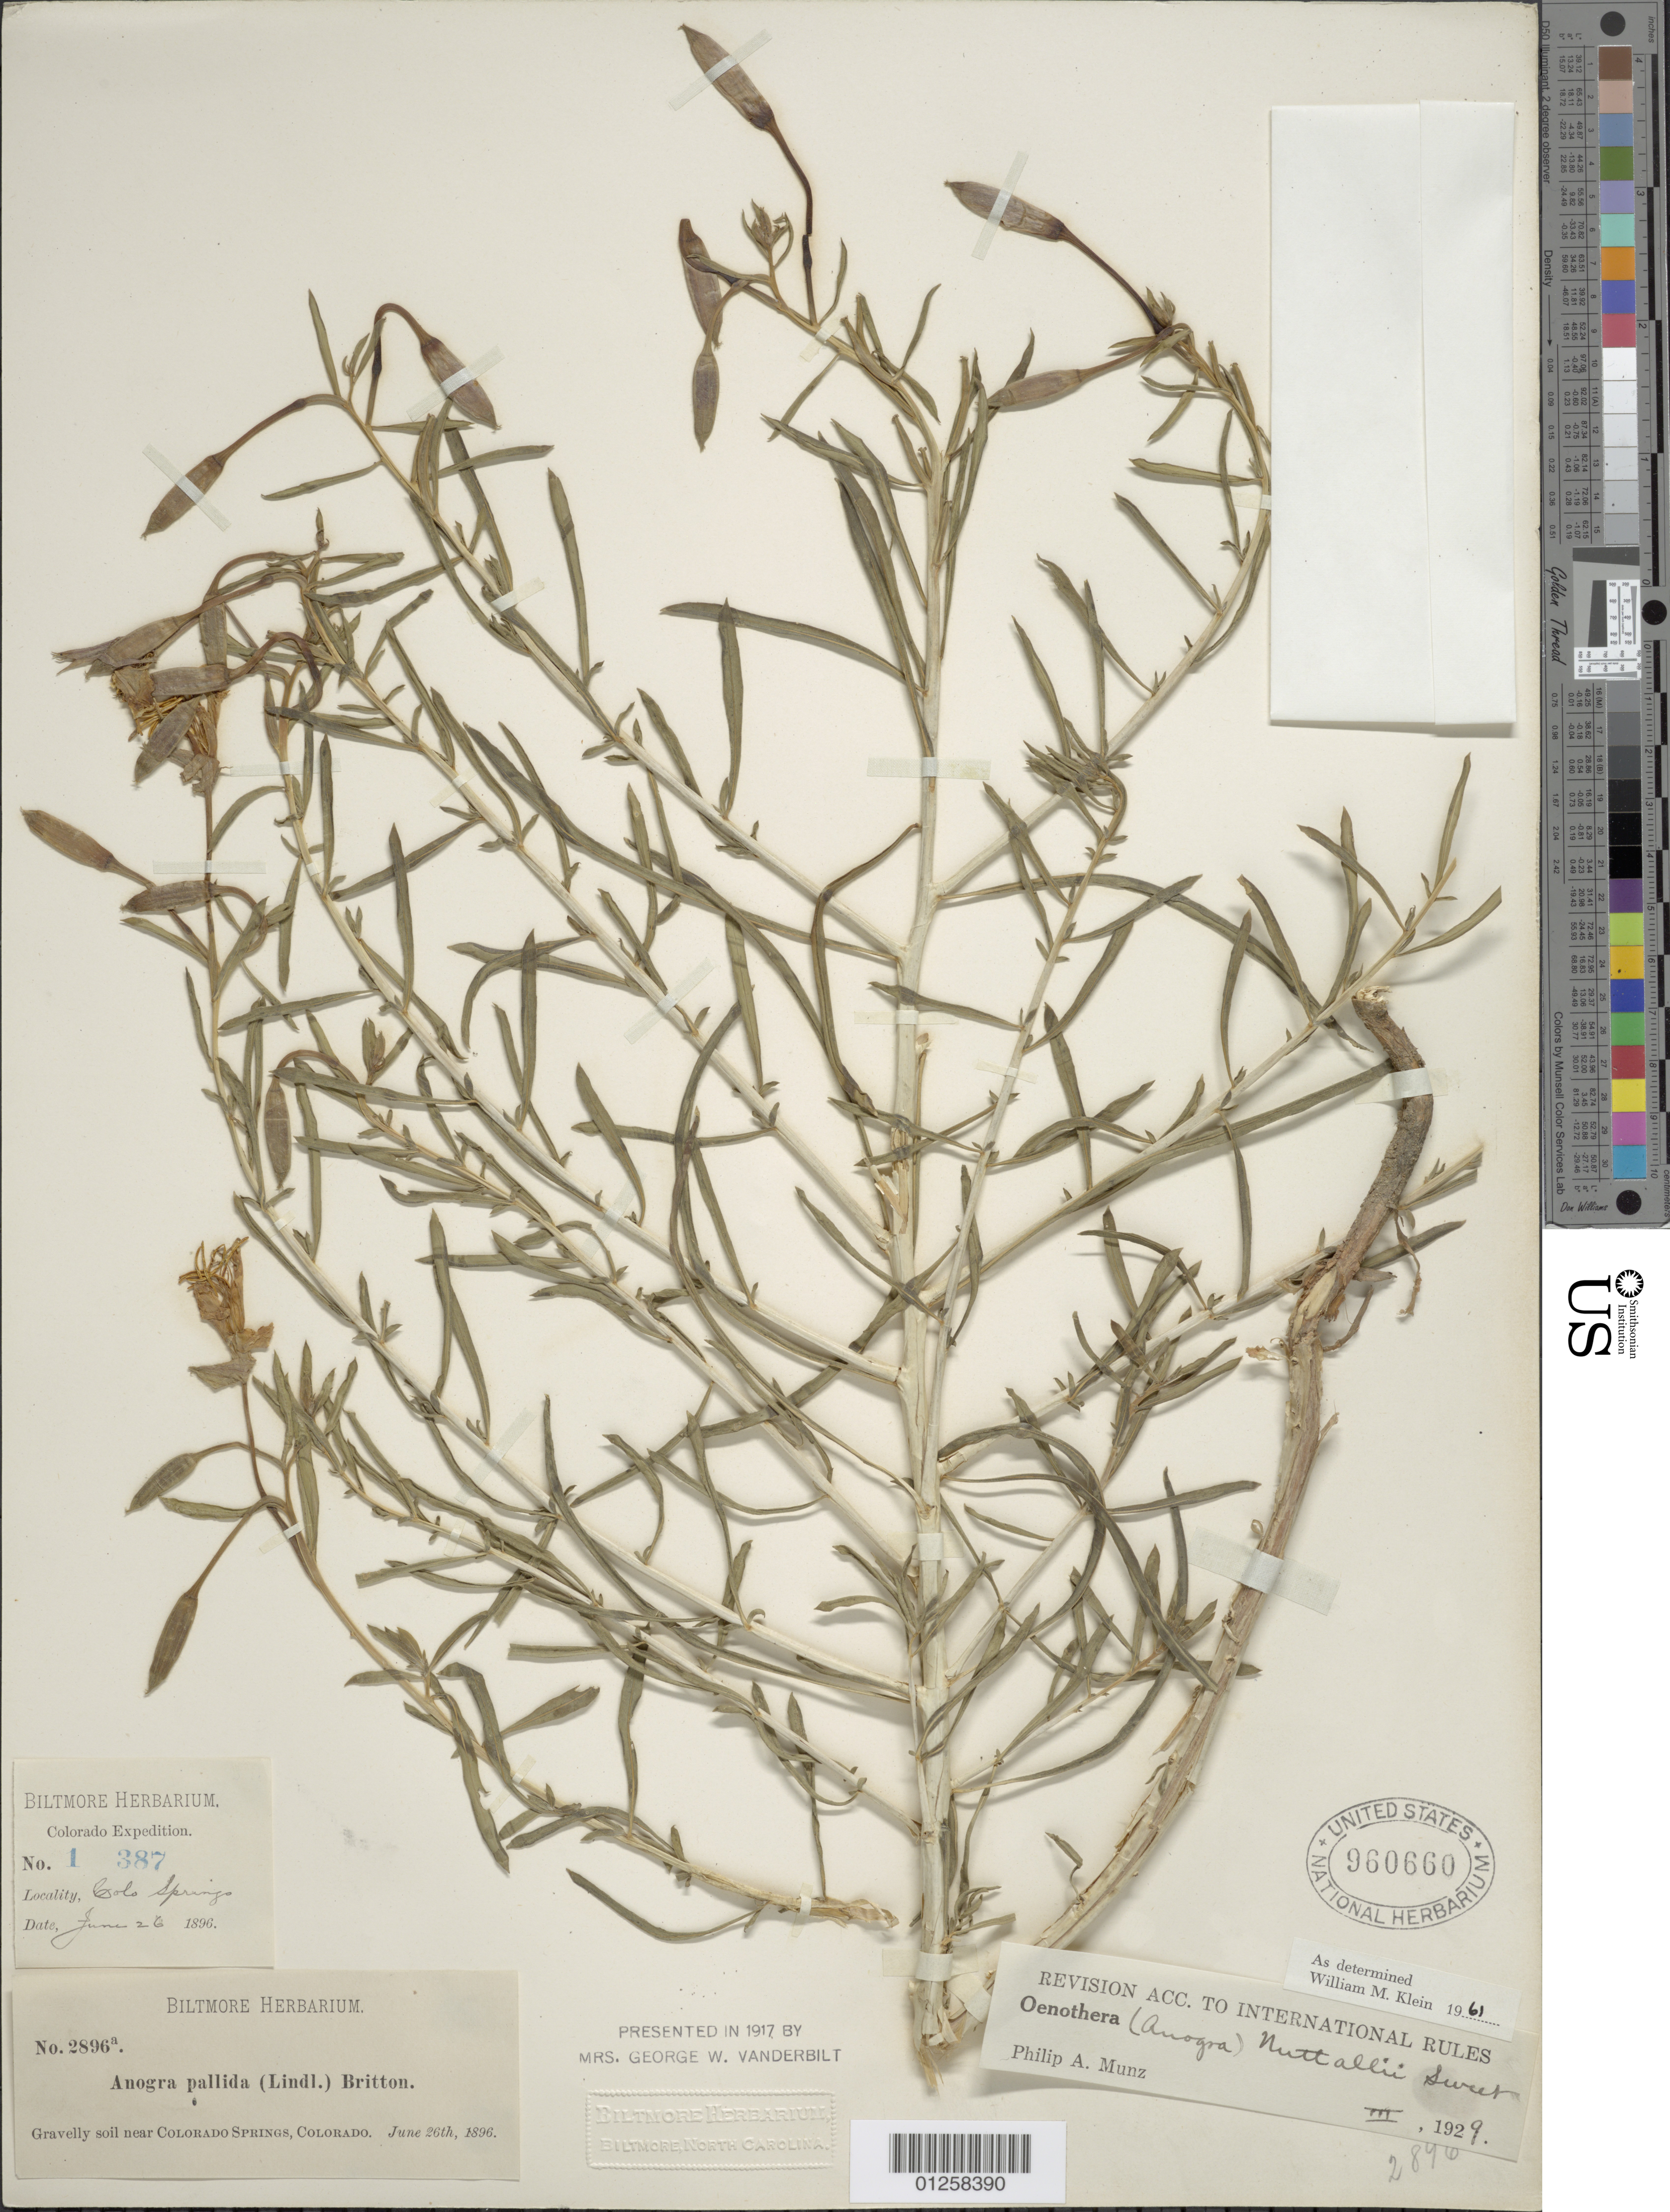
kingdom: Plantae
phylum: Tracheophyta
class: Magnoliopsida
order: Myrtales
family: Onagraceae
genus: Oenothera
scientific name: Oenothera nuttallii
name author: Sweet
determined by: Klein, W. M.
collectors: ex herb. Biltmore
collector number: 2896a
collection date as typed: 26 Jun 1896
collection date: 1896-06-26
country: United States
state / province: Colorado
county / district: El Paso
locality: Near Colorado Springs.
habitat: Gravelly soil.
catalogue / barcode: US 960660